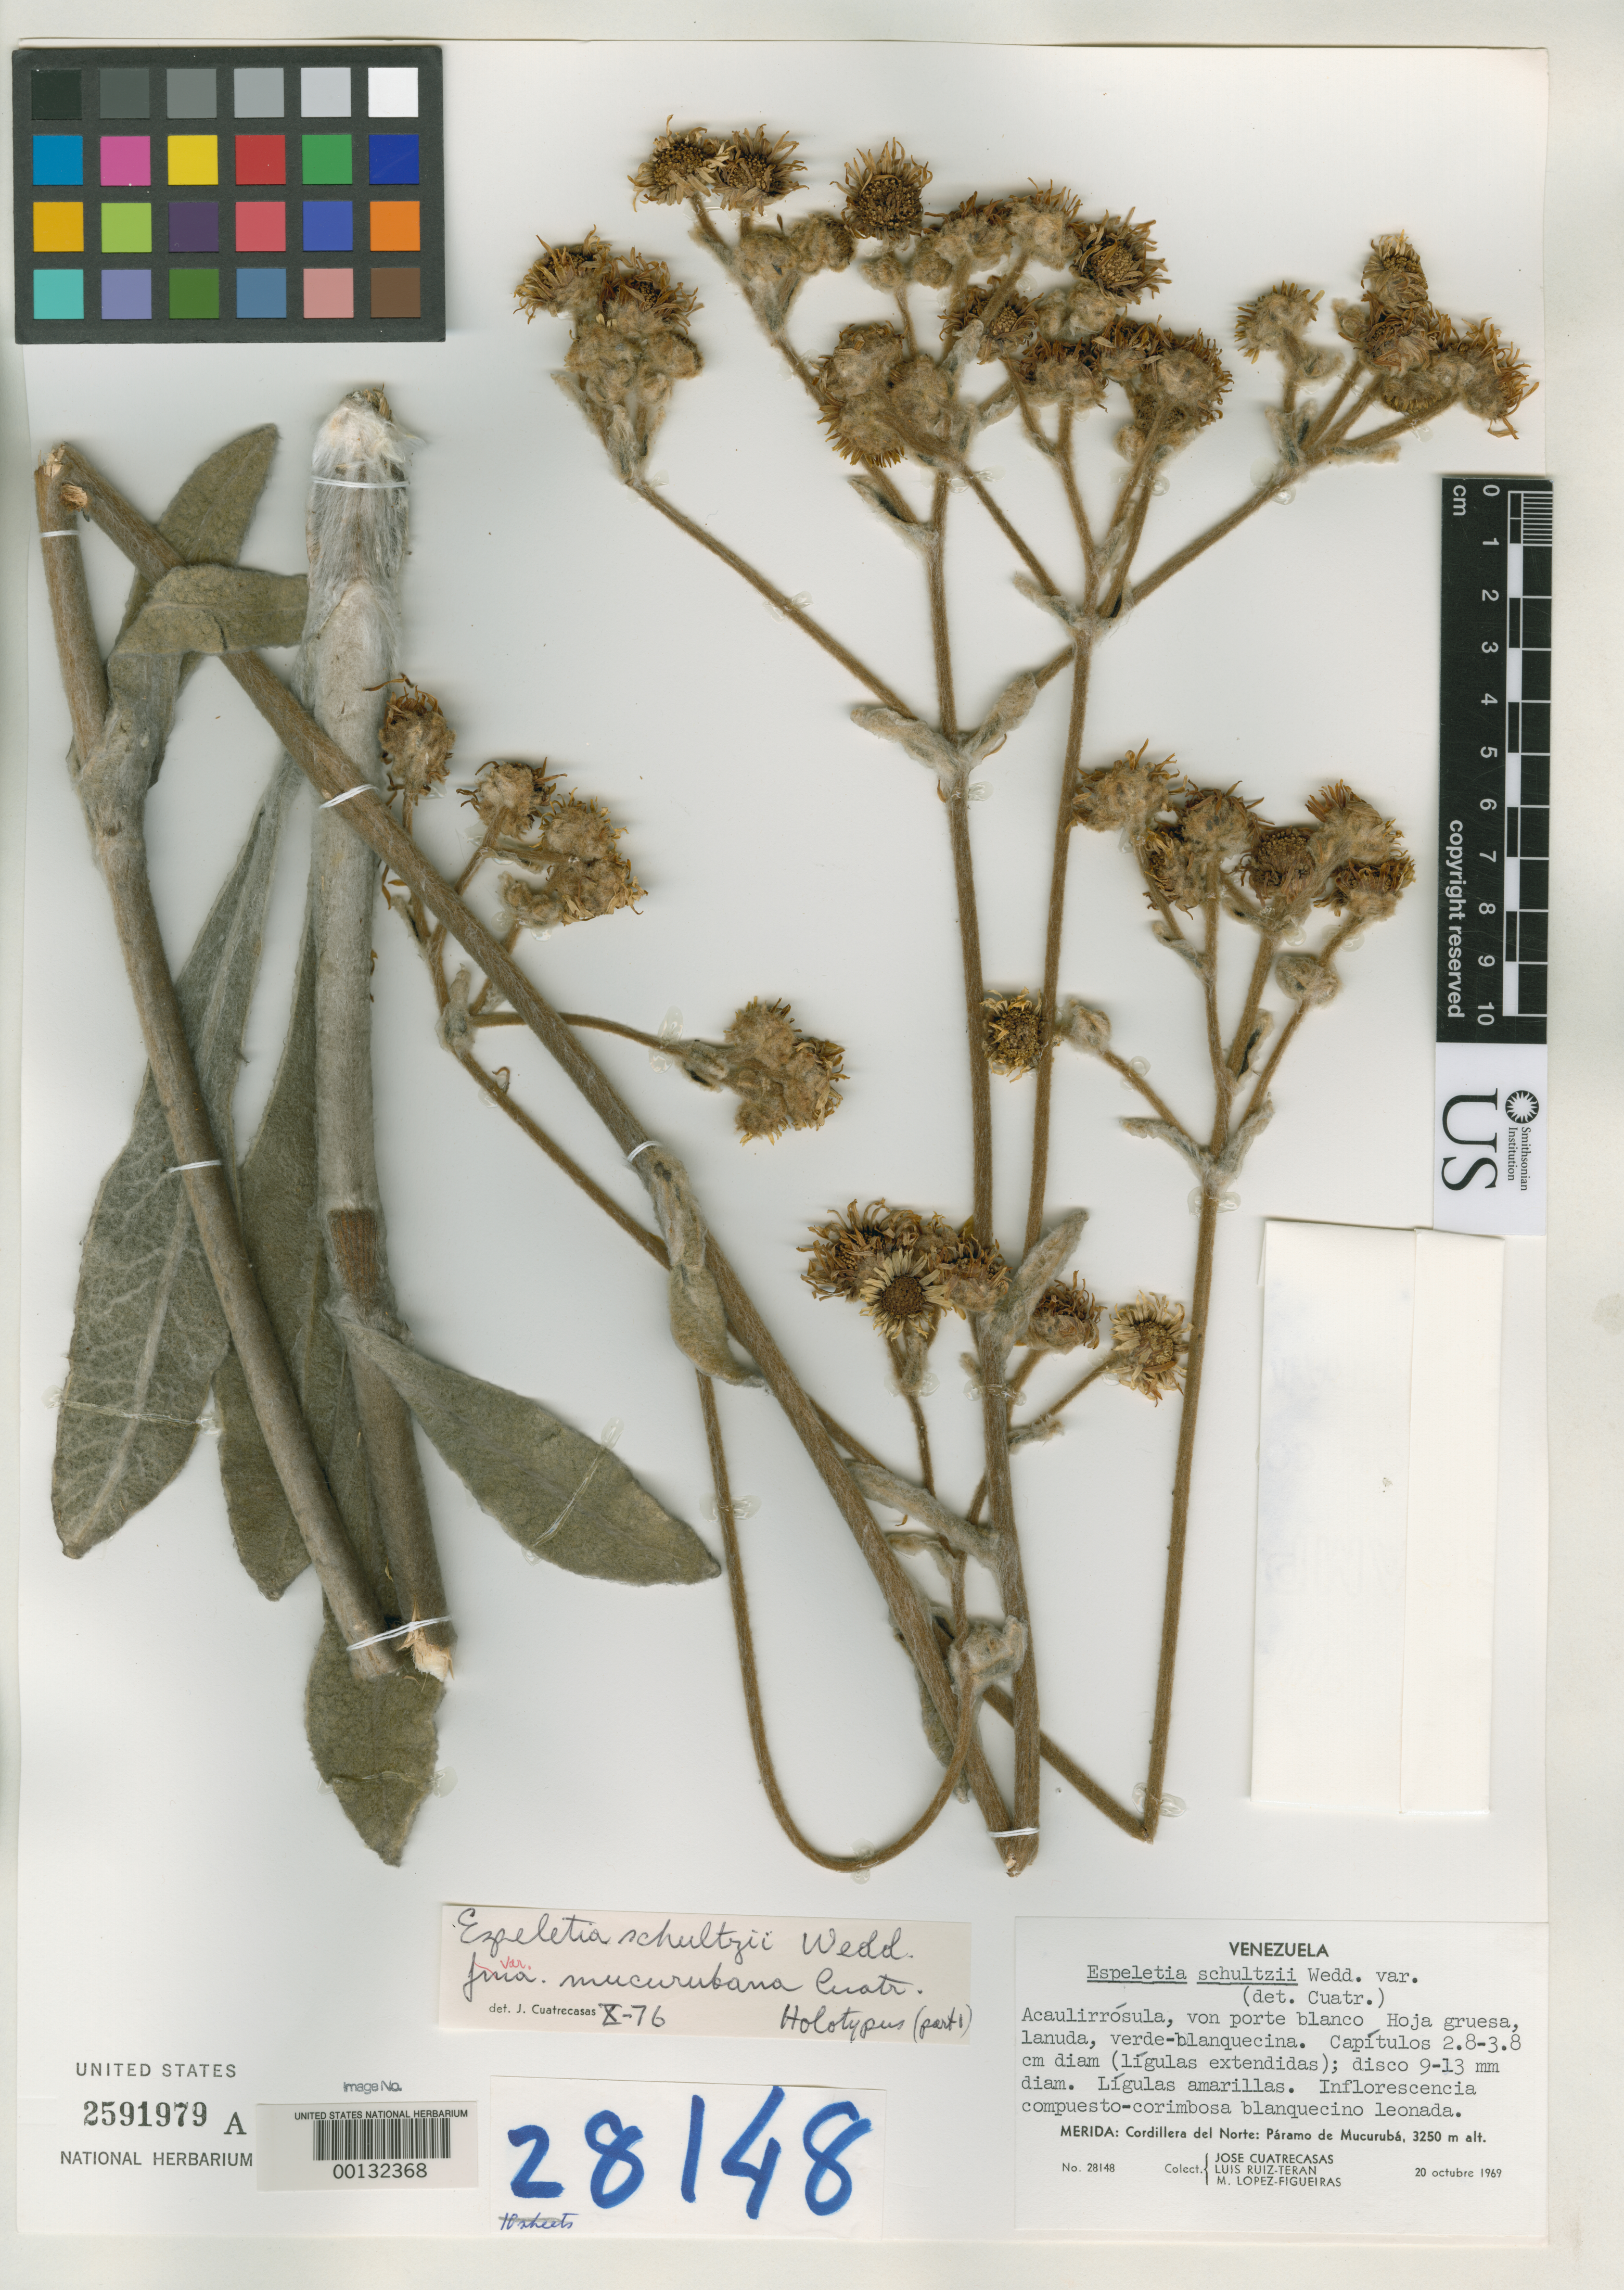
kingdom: Plantae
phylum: Tracheophyta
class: Magnoliopsida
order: Asterales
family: Asteraceae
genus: Espeletia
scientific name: Espeletia schultzii var. mucurubana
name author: Cuatrec.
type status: Holotype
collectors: J. Cuatrecasas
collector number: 28148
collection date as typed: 20 Oct 1969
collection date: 1969-10-20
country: Venezuela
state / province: Mérida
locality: Cordillera del Norte, Páramo de Mucuruba.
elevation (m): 3250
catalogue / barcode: US 2591979A